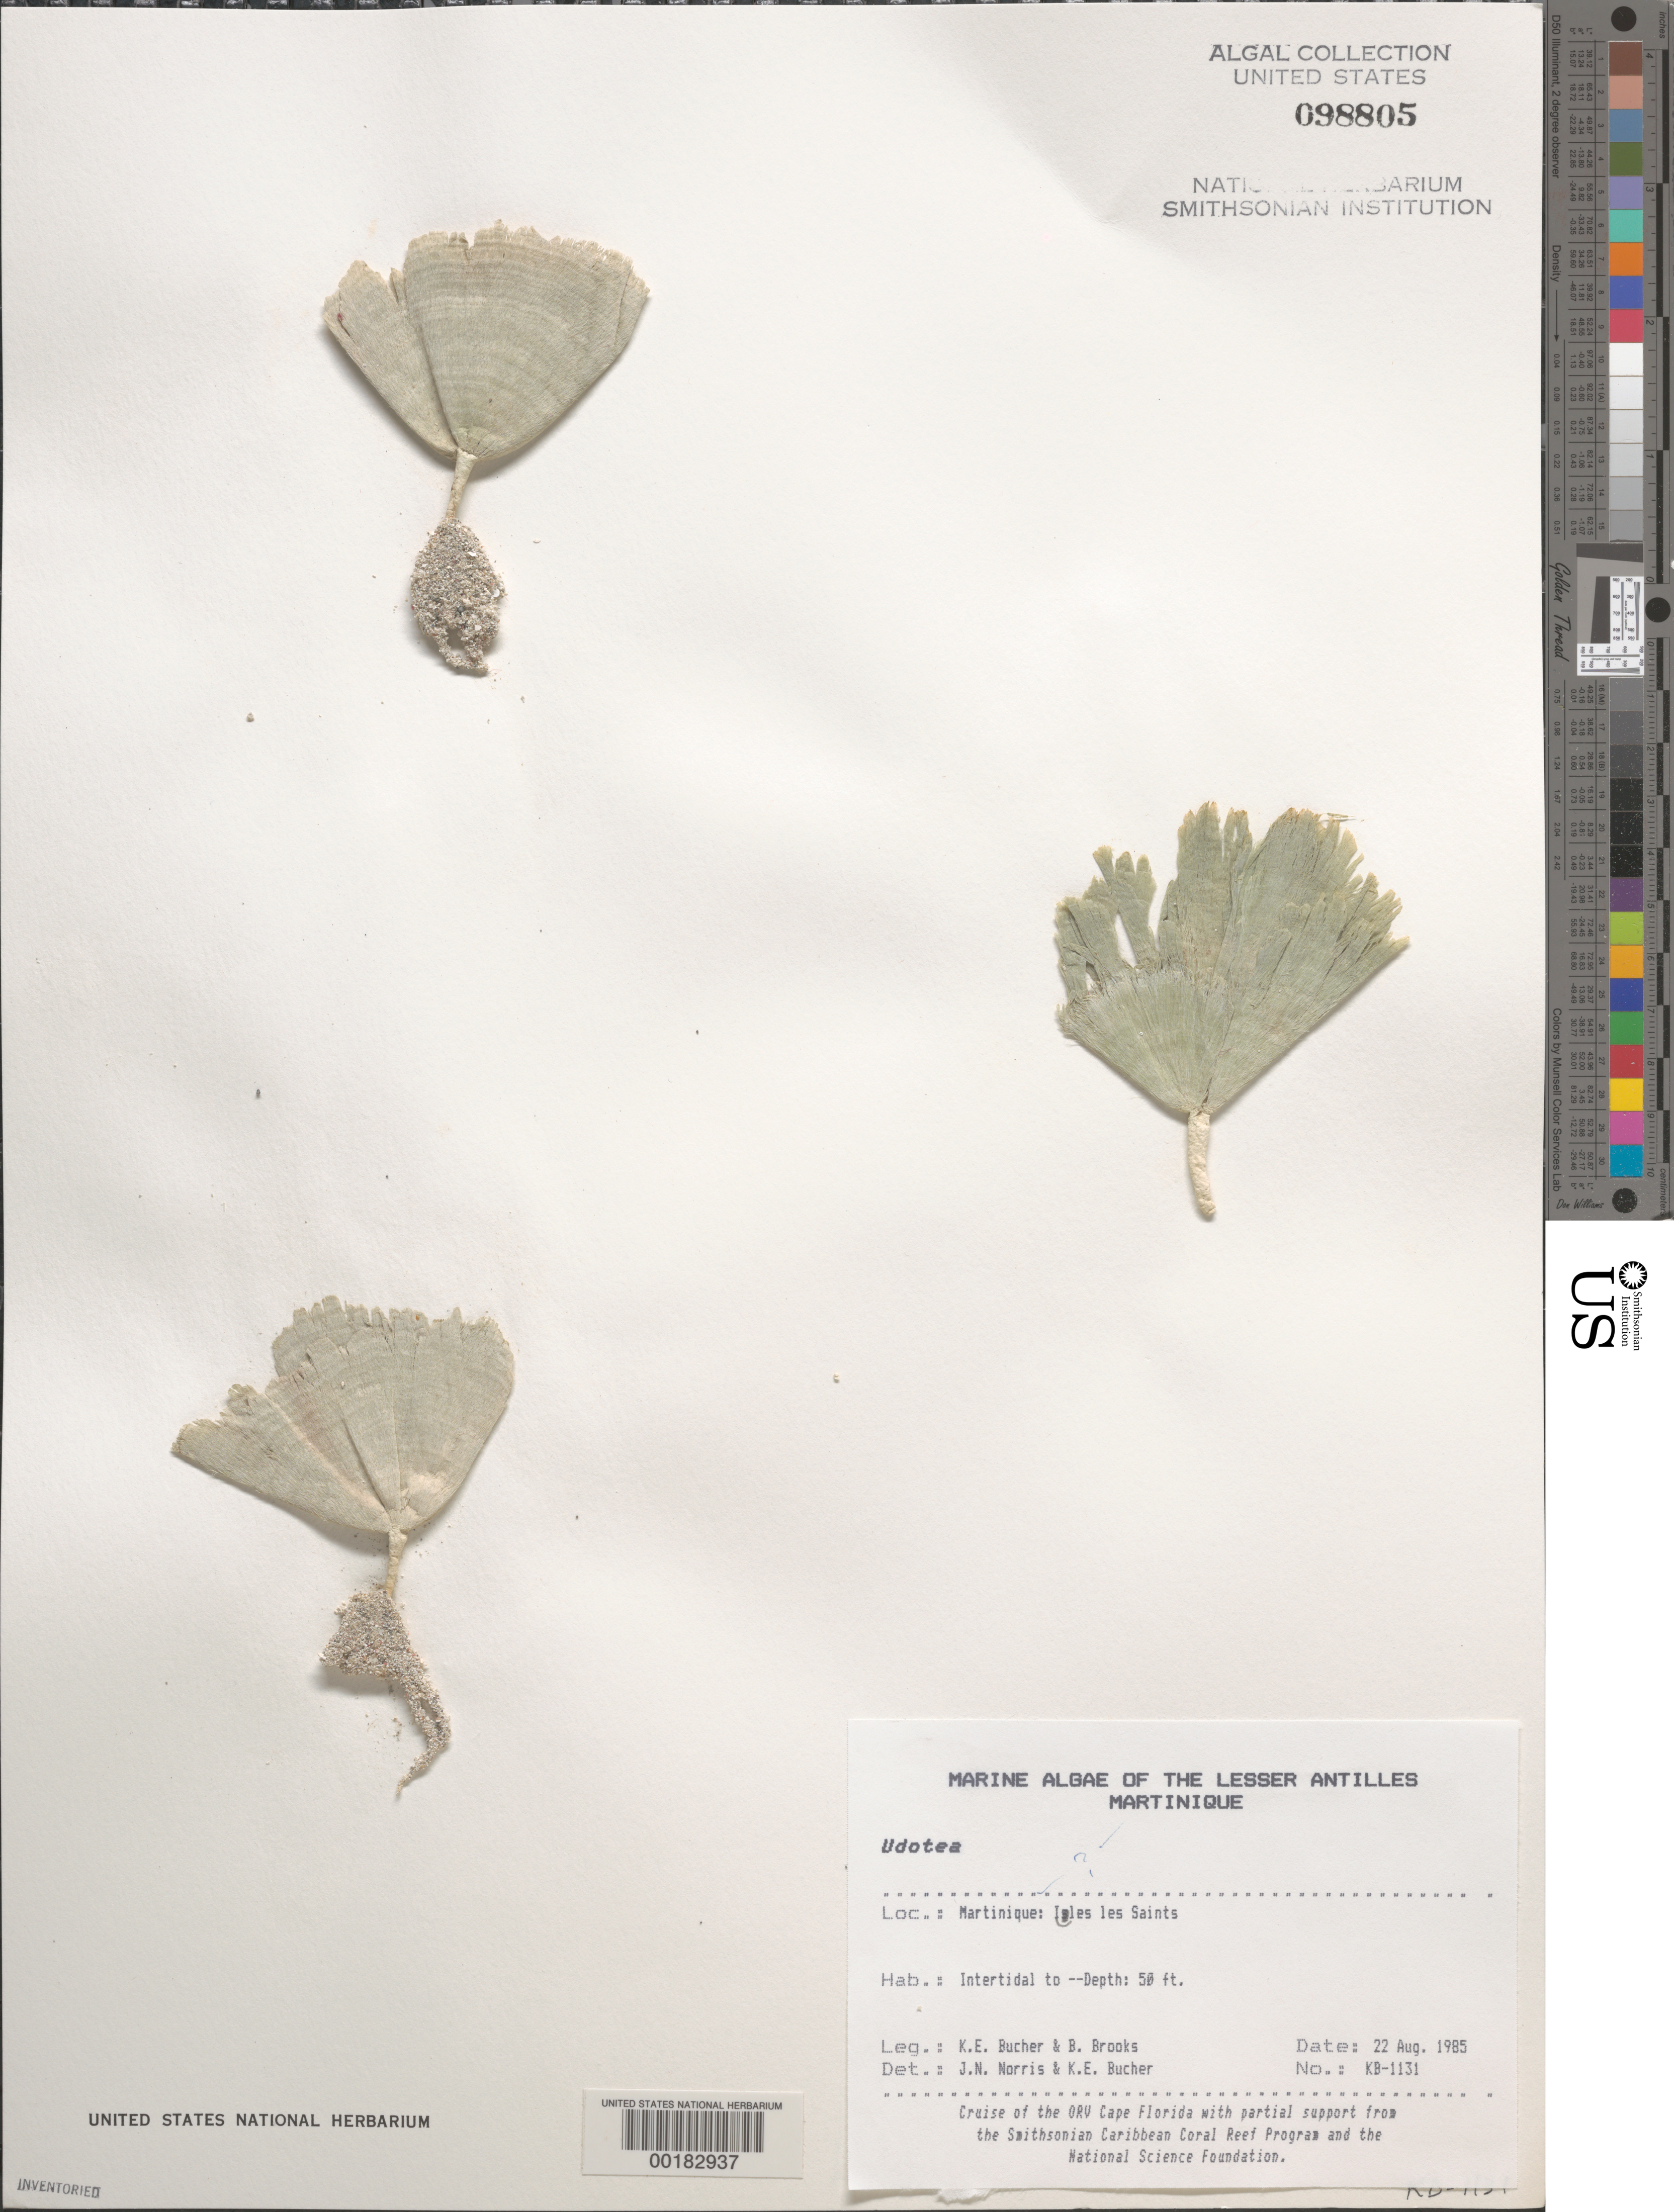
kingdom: Plantae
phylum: Chlorophyta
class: Ulvophyceae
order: Bryopsidales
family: Udoteaceae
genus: Udotea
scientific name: Udotea sp.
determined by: Norris, J. N.; Bucher, K. E.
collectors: K. E. Bucher & B. Brooks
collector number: Kb-1131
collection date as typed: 22 Aug 1985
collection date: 1985-08-22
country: Martinique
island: Iles les Saintes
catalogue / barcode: US 98805